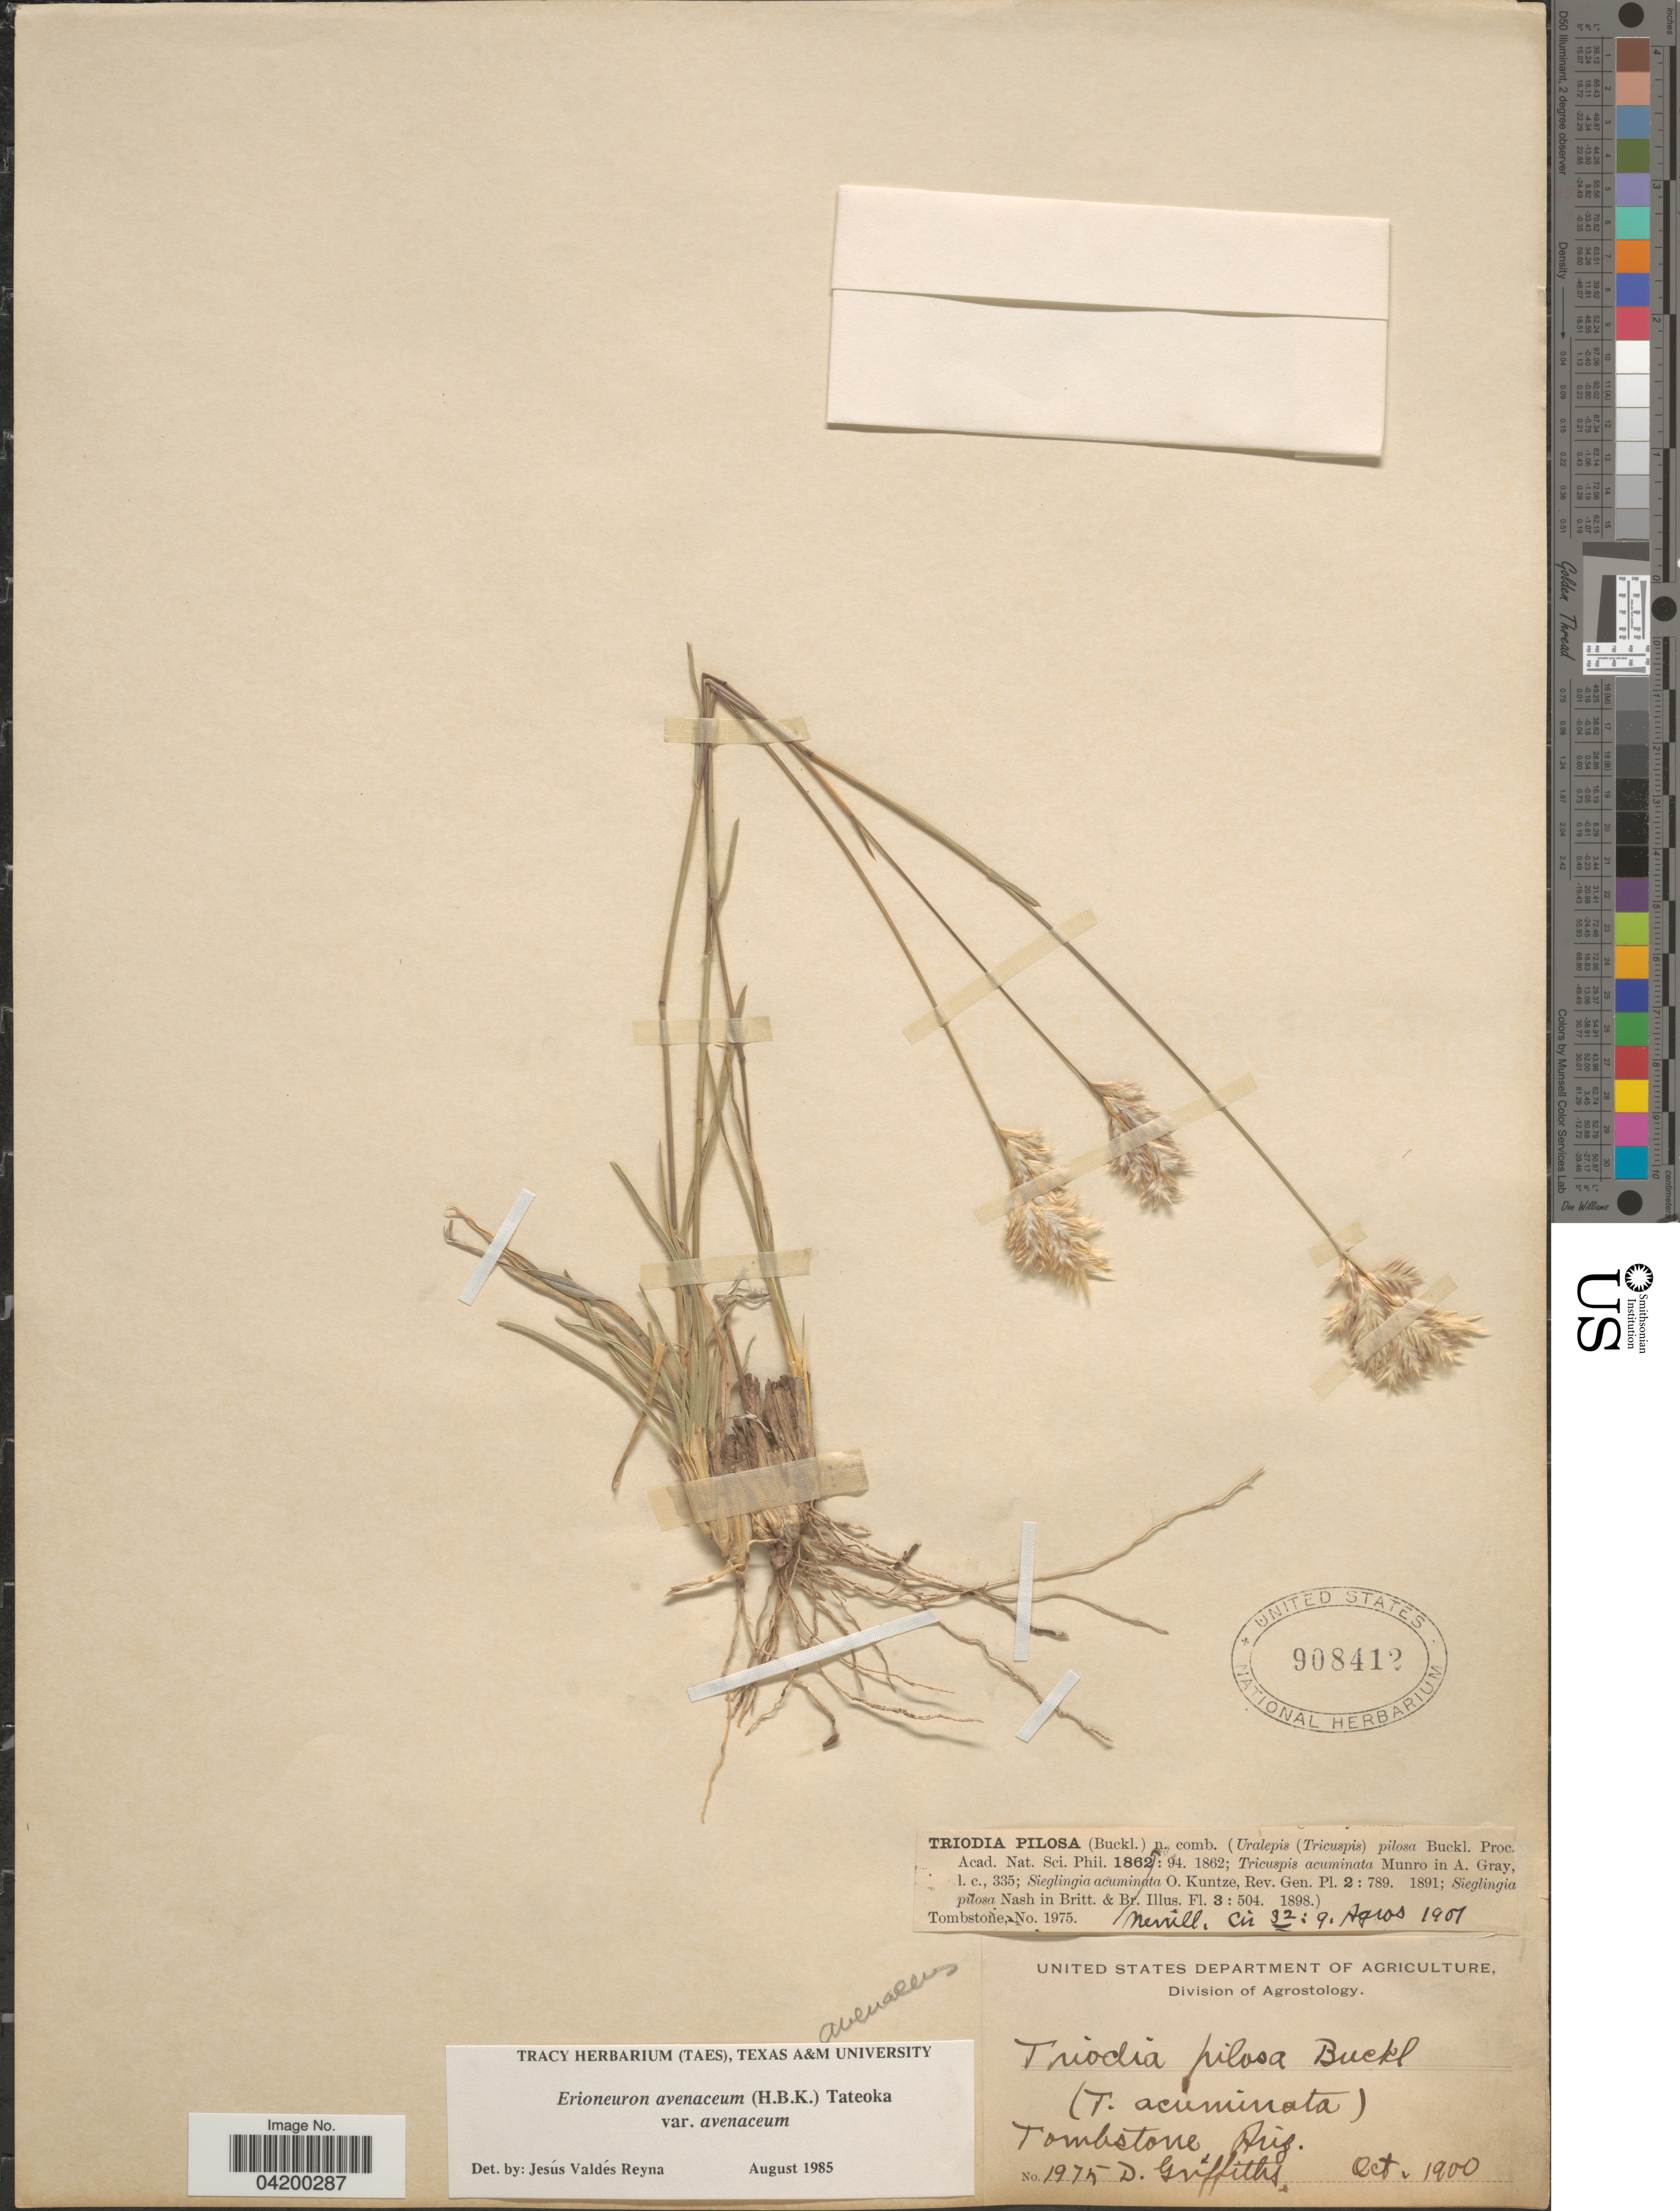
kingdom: Plantae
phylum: Tracheophyta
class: Liliopsida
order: Poales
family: Poaceae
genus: Erioneuron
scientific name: Erioneuron avenaceum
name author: (Kunth) Tateoka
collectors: D. Griffiths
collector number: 1975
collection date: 1900-10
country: United States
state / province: Arizona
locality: Tombstone.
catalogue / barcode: US 908412